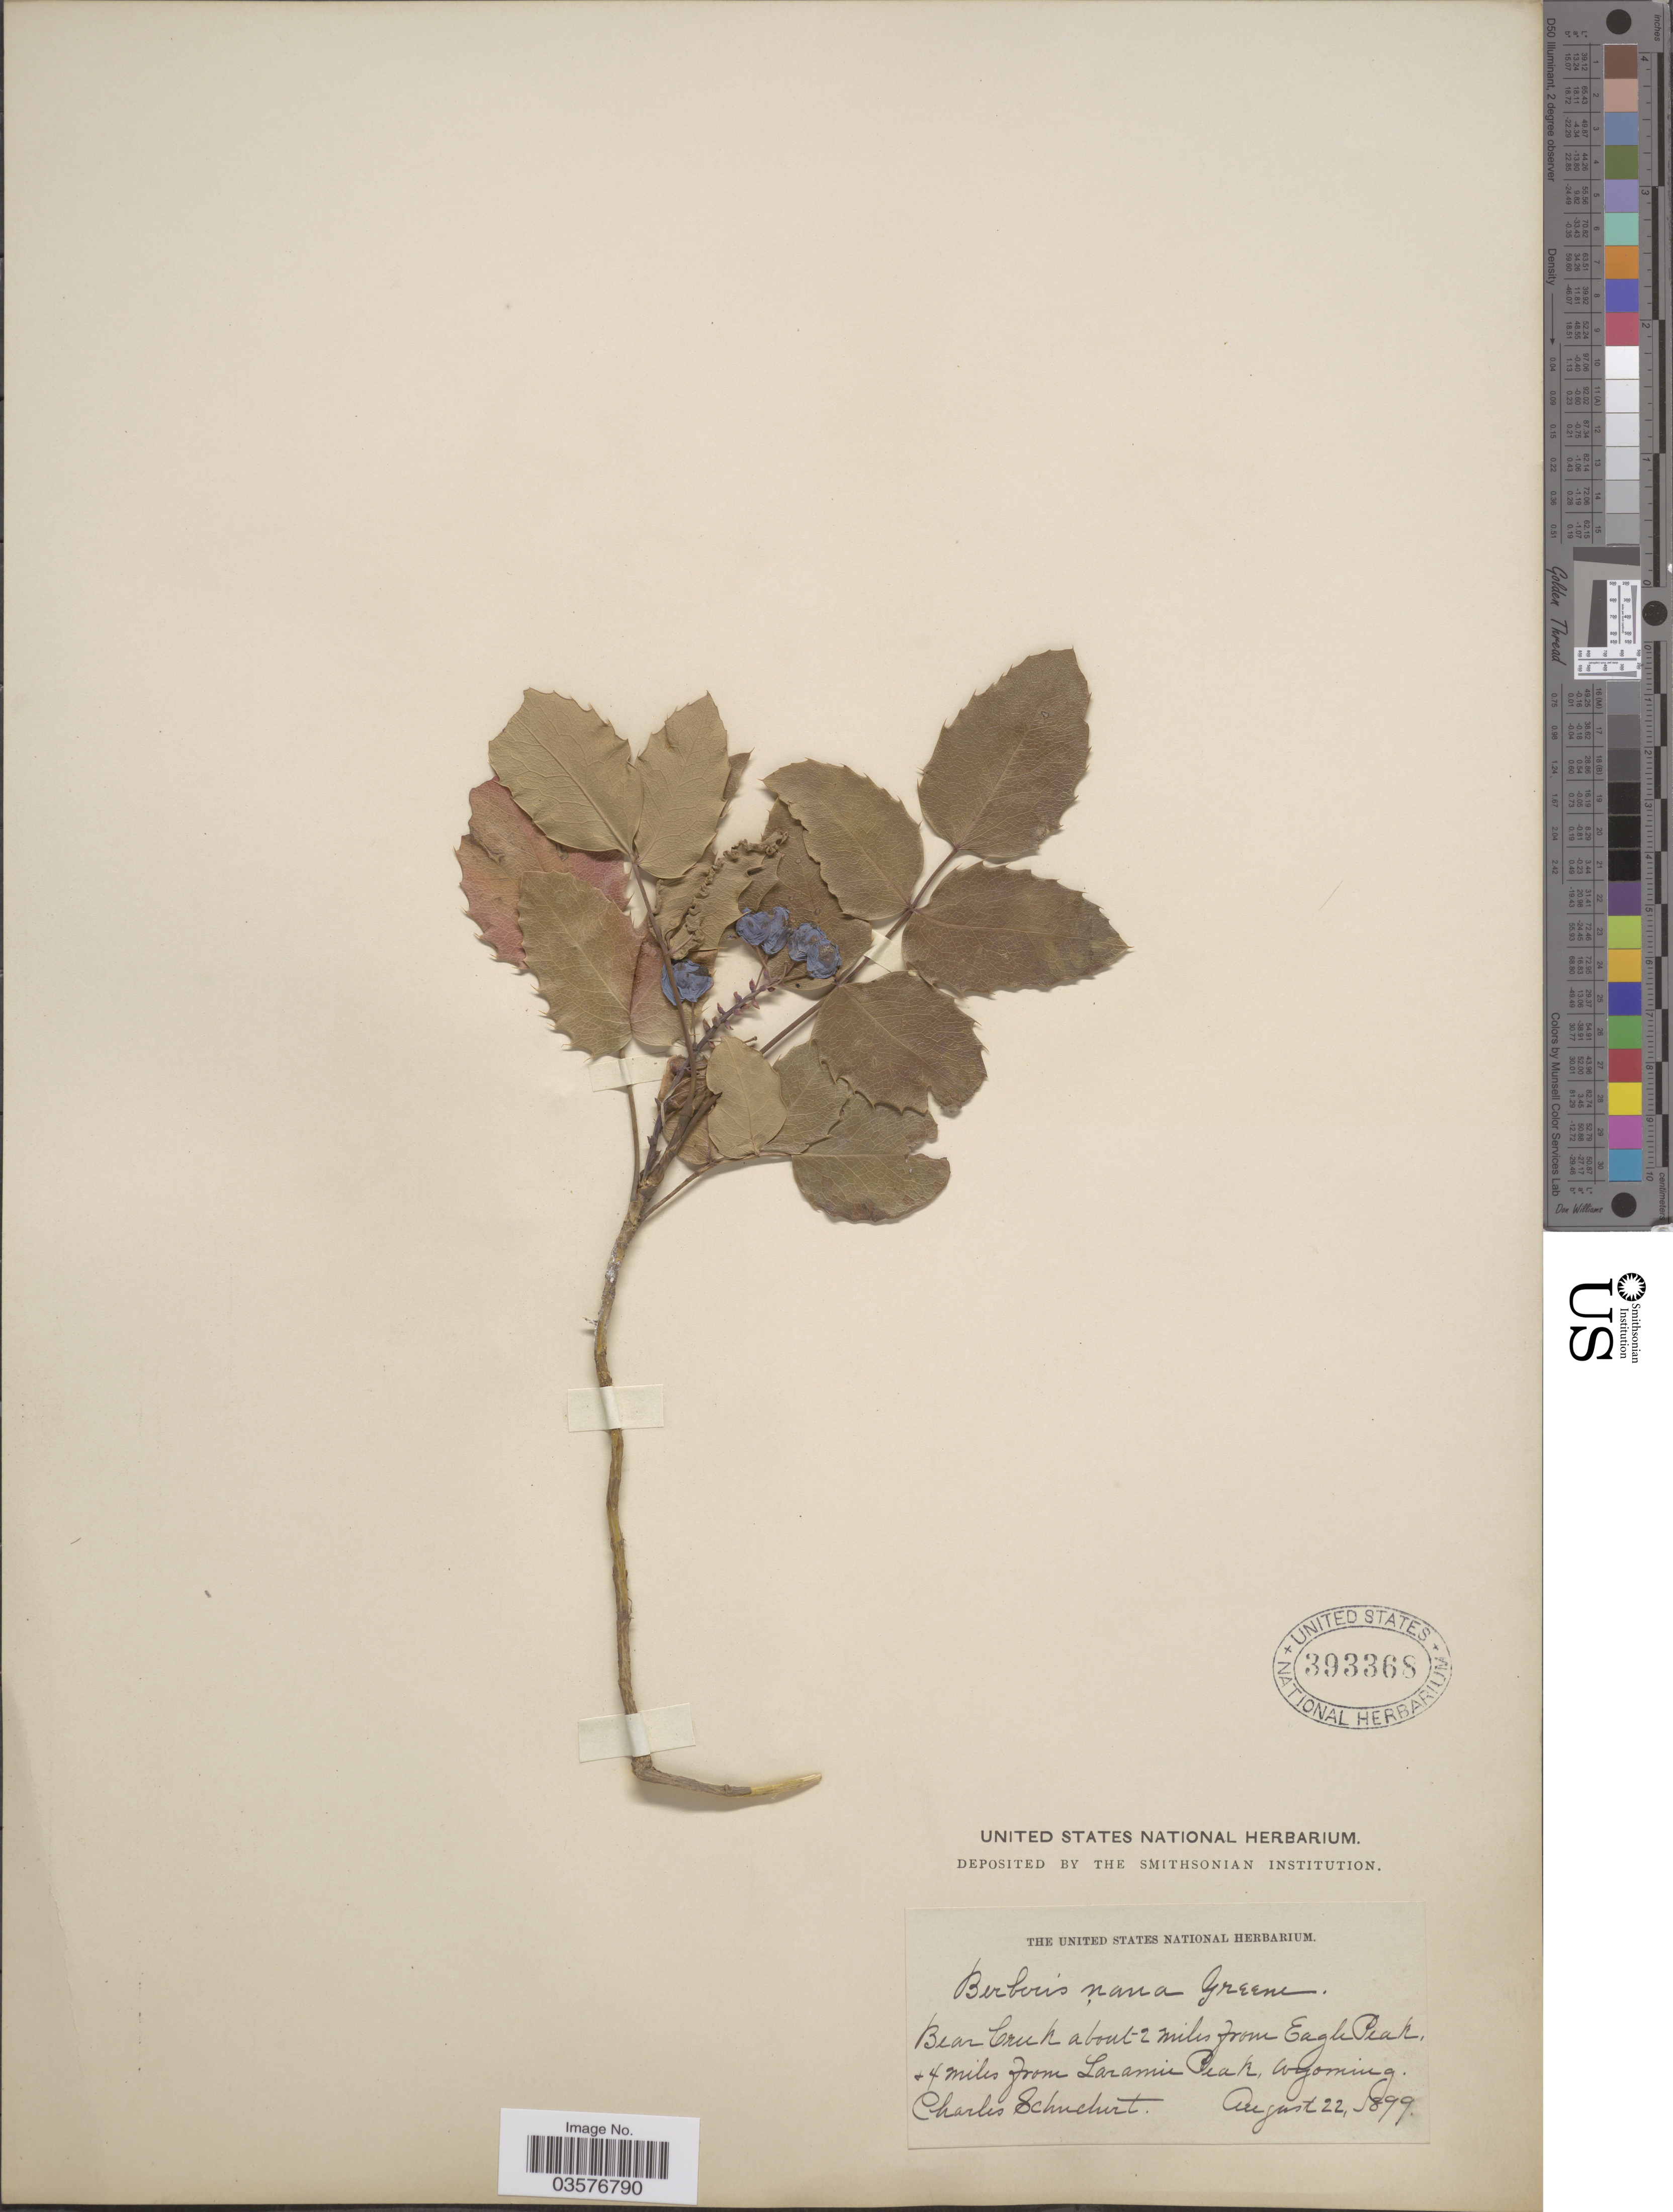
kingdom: Plantae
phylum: Tracheophyta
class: Magnoliopsida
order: Ranunculales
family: Berberidaceae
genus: Mahonia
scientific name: Mahonia repens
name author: (Lindl.) G. Don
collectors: C. Schuchert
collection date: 1899-08-22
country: United States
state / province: Wyoming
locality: Bear Creek about 2 miles from Eagle Peak, + 4 miles from Laramie Peak.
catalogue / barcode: US 393368